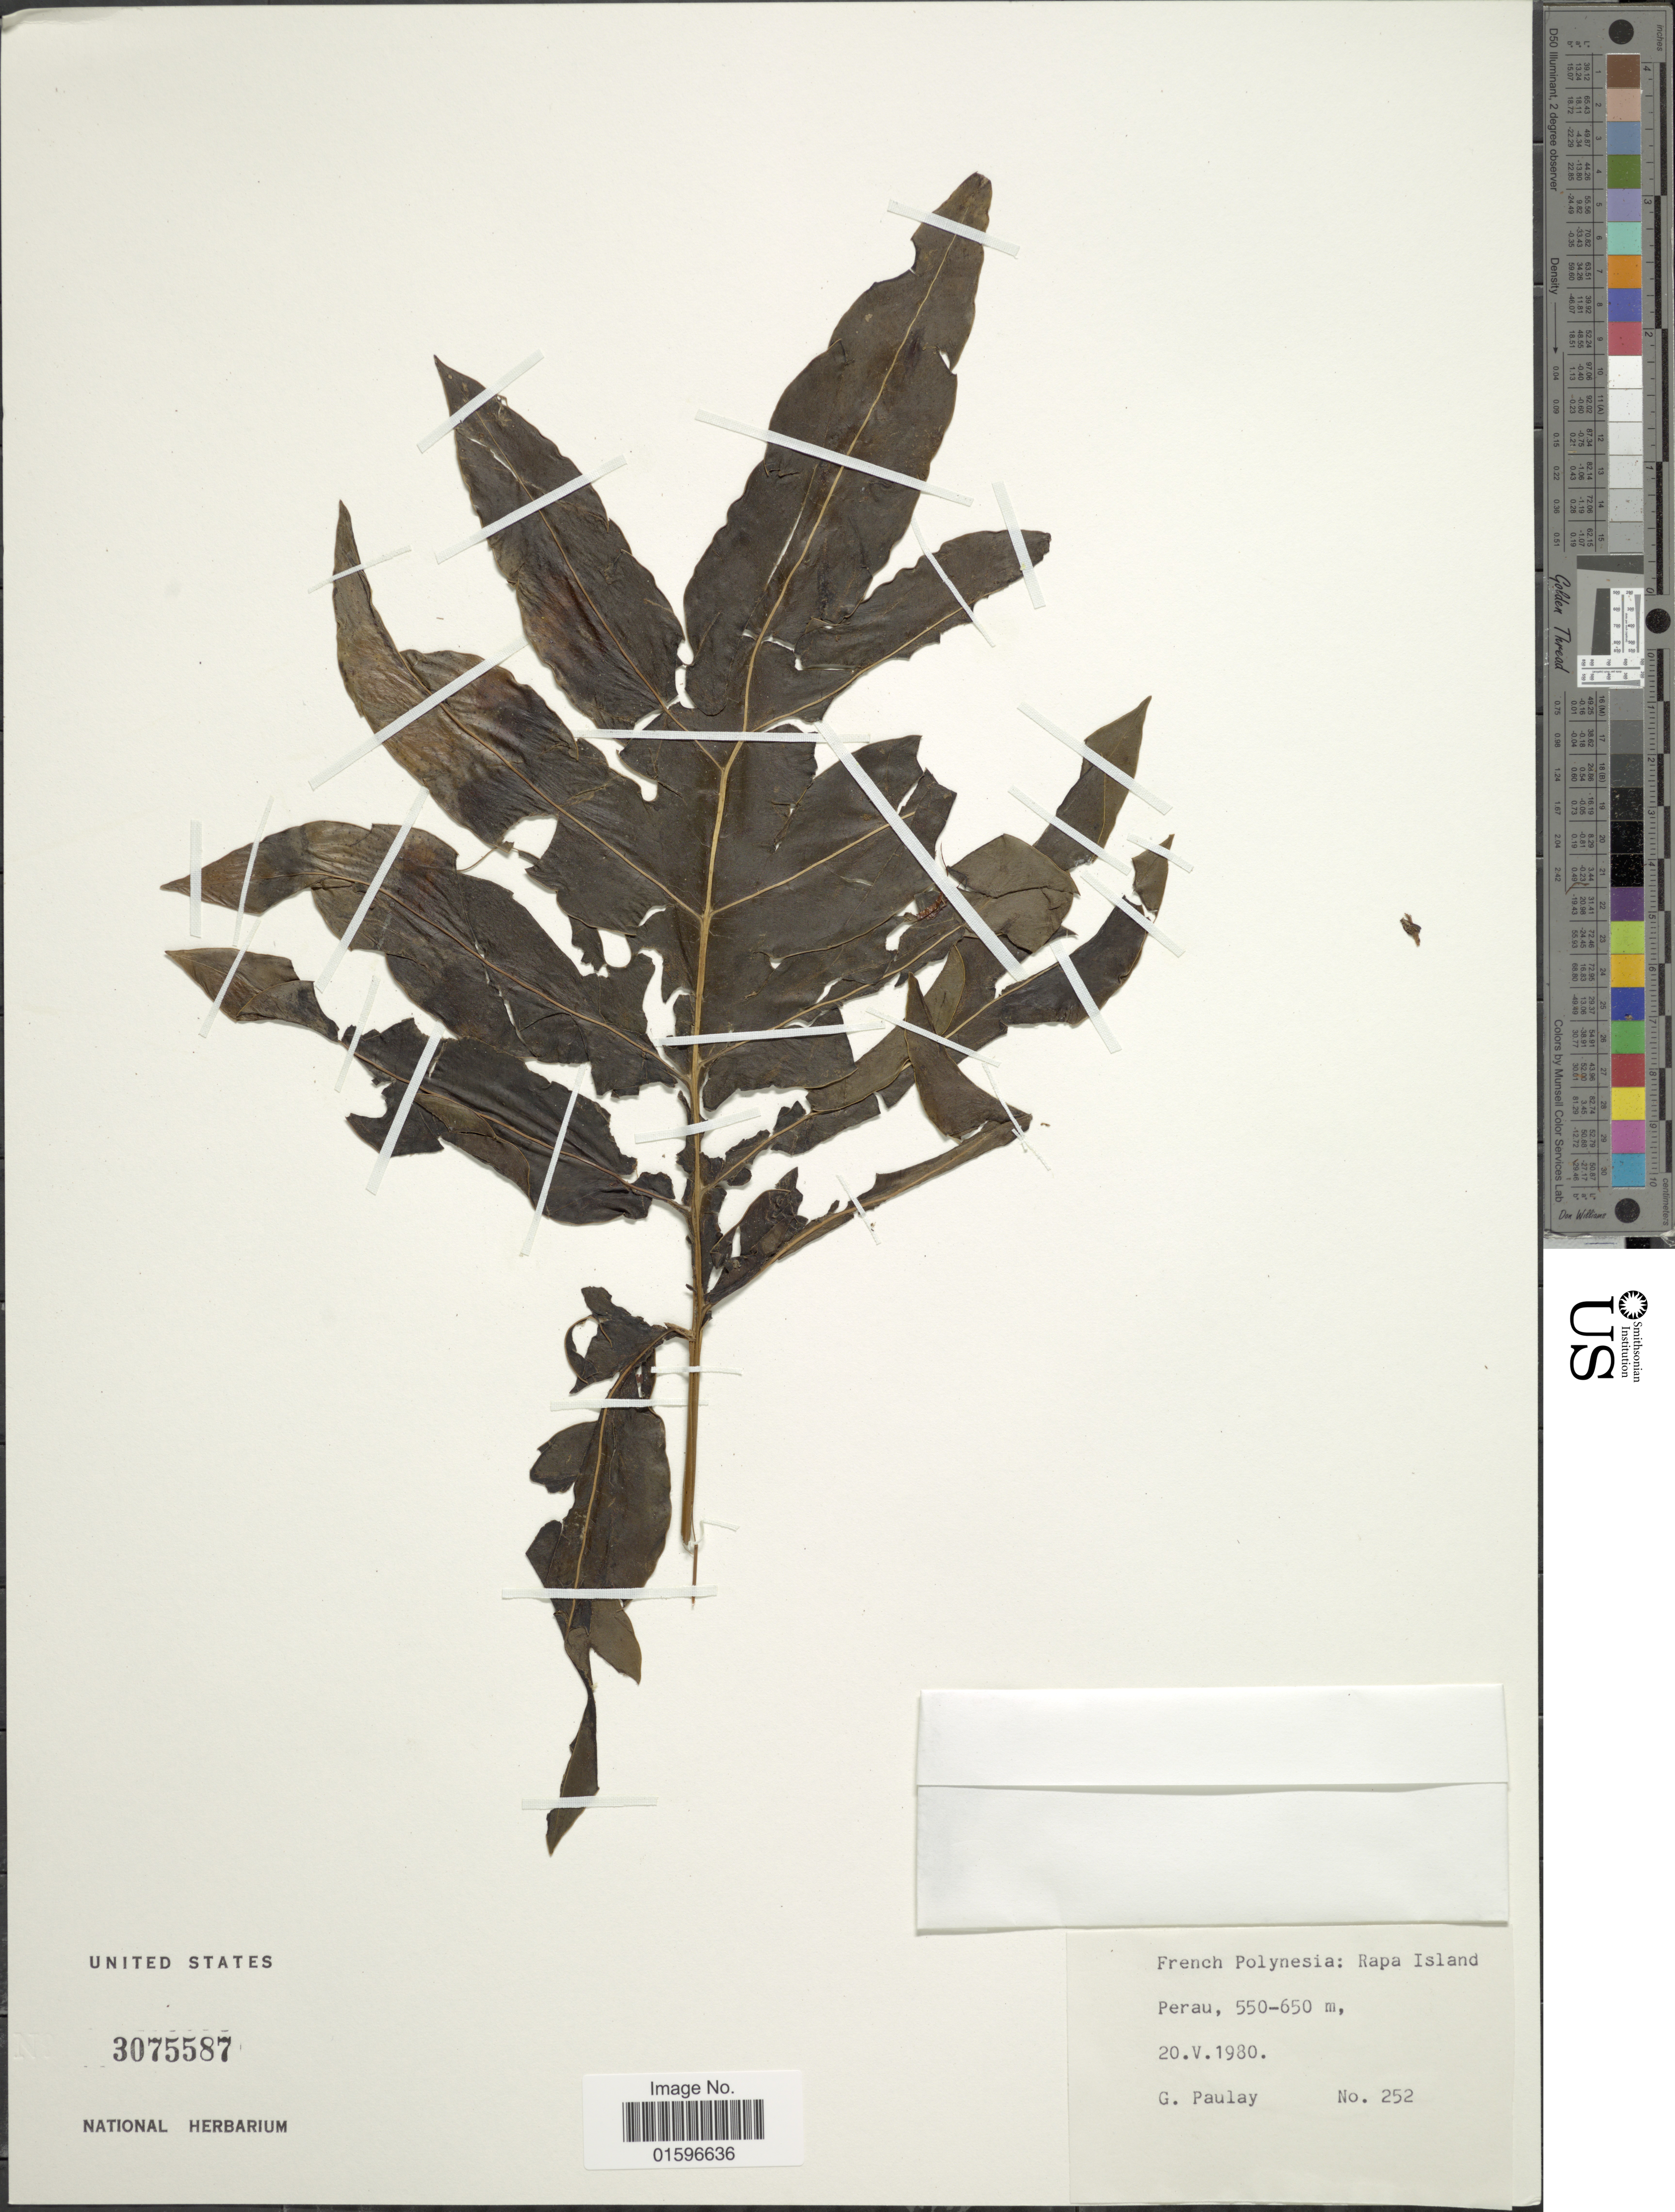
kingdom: Plantae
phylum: Tracheophyta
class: Polypodiopsida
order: Polypodiales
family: Polypodiaceae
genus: Microsorum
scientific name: Microsorum commutatum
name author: (Blume) Copel.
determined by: Florence, J.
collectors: G. Paulay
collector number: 252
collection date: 1980-05-20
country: French Polynesia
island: Rapa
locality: French Polynesia: Rapa Island, Perau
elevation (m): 550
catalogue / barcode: US 3075587